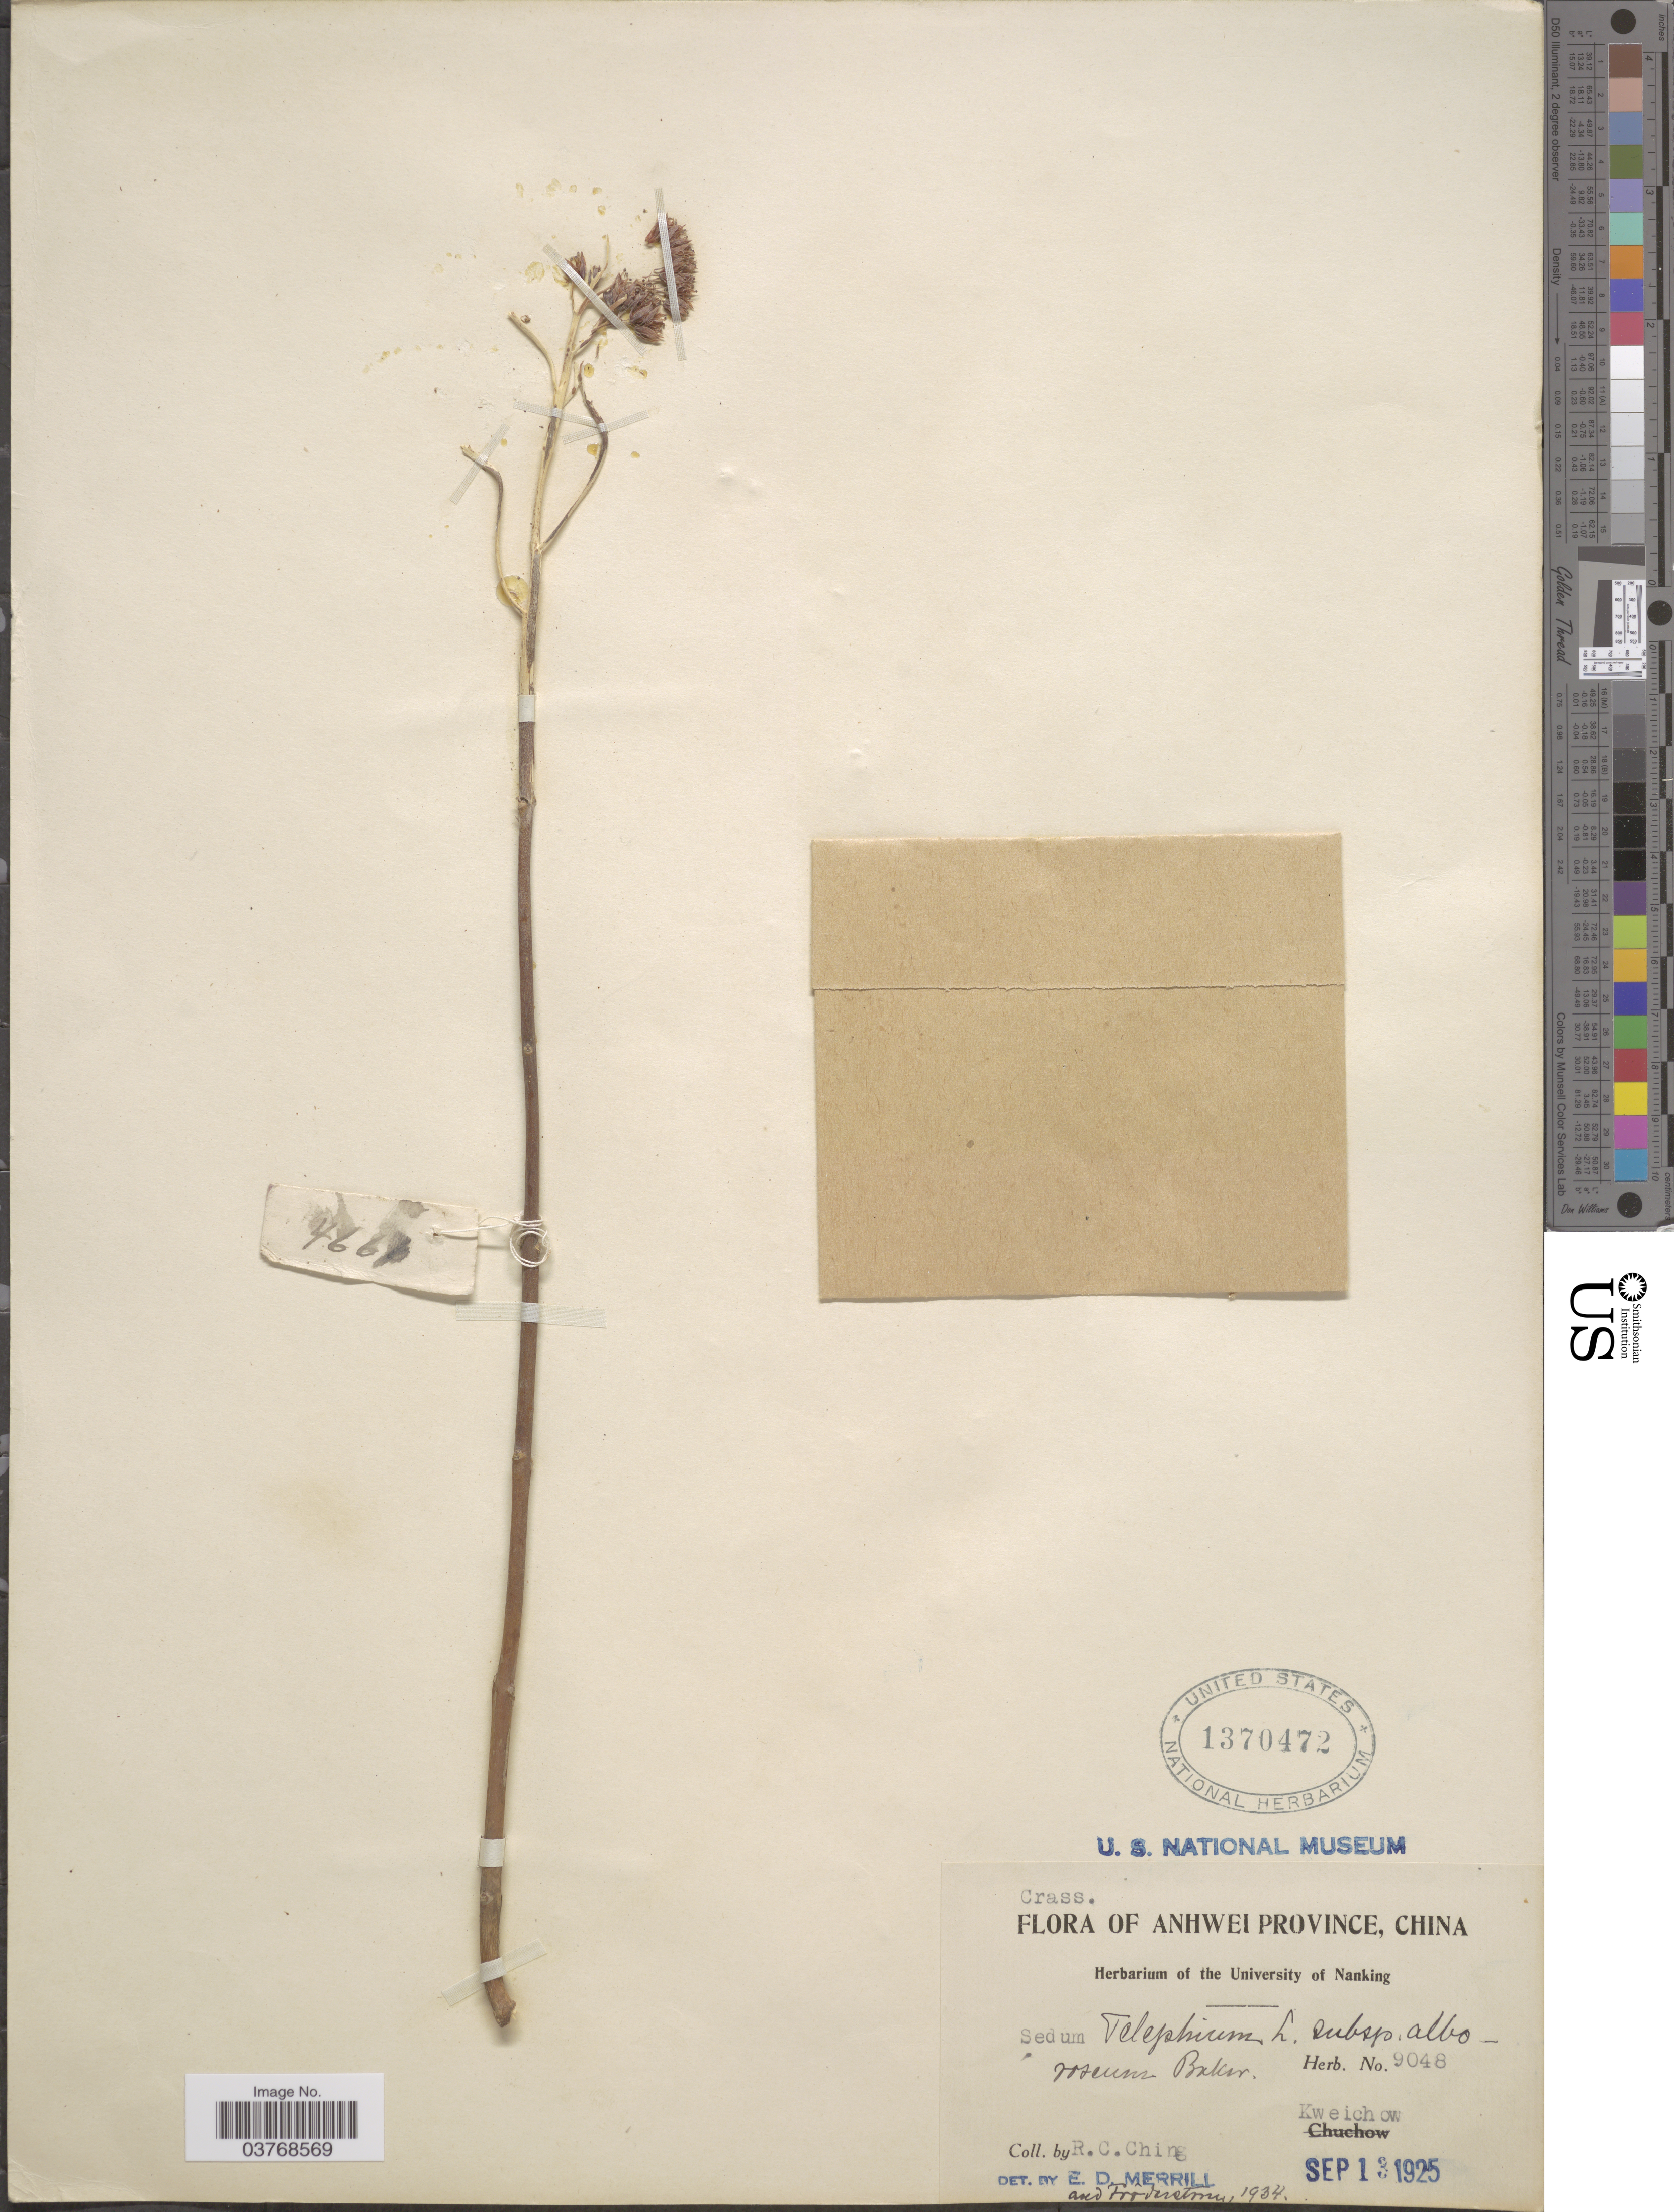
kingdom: Plantae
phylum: Tracheophyta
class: Magnoliopsida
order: Saxifragales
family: Crassulaceae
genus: Hylotelephium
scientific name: Hylotelephium erythrostictum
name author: (Miquel) H. Ohba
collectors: R. C. Ching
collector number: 9048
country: China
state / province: Anhui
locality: Anhwei Province. Kweichow.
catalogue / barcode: US 1370472